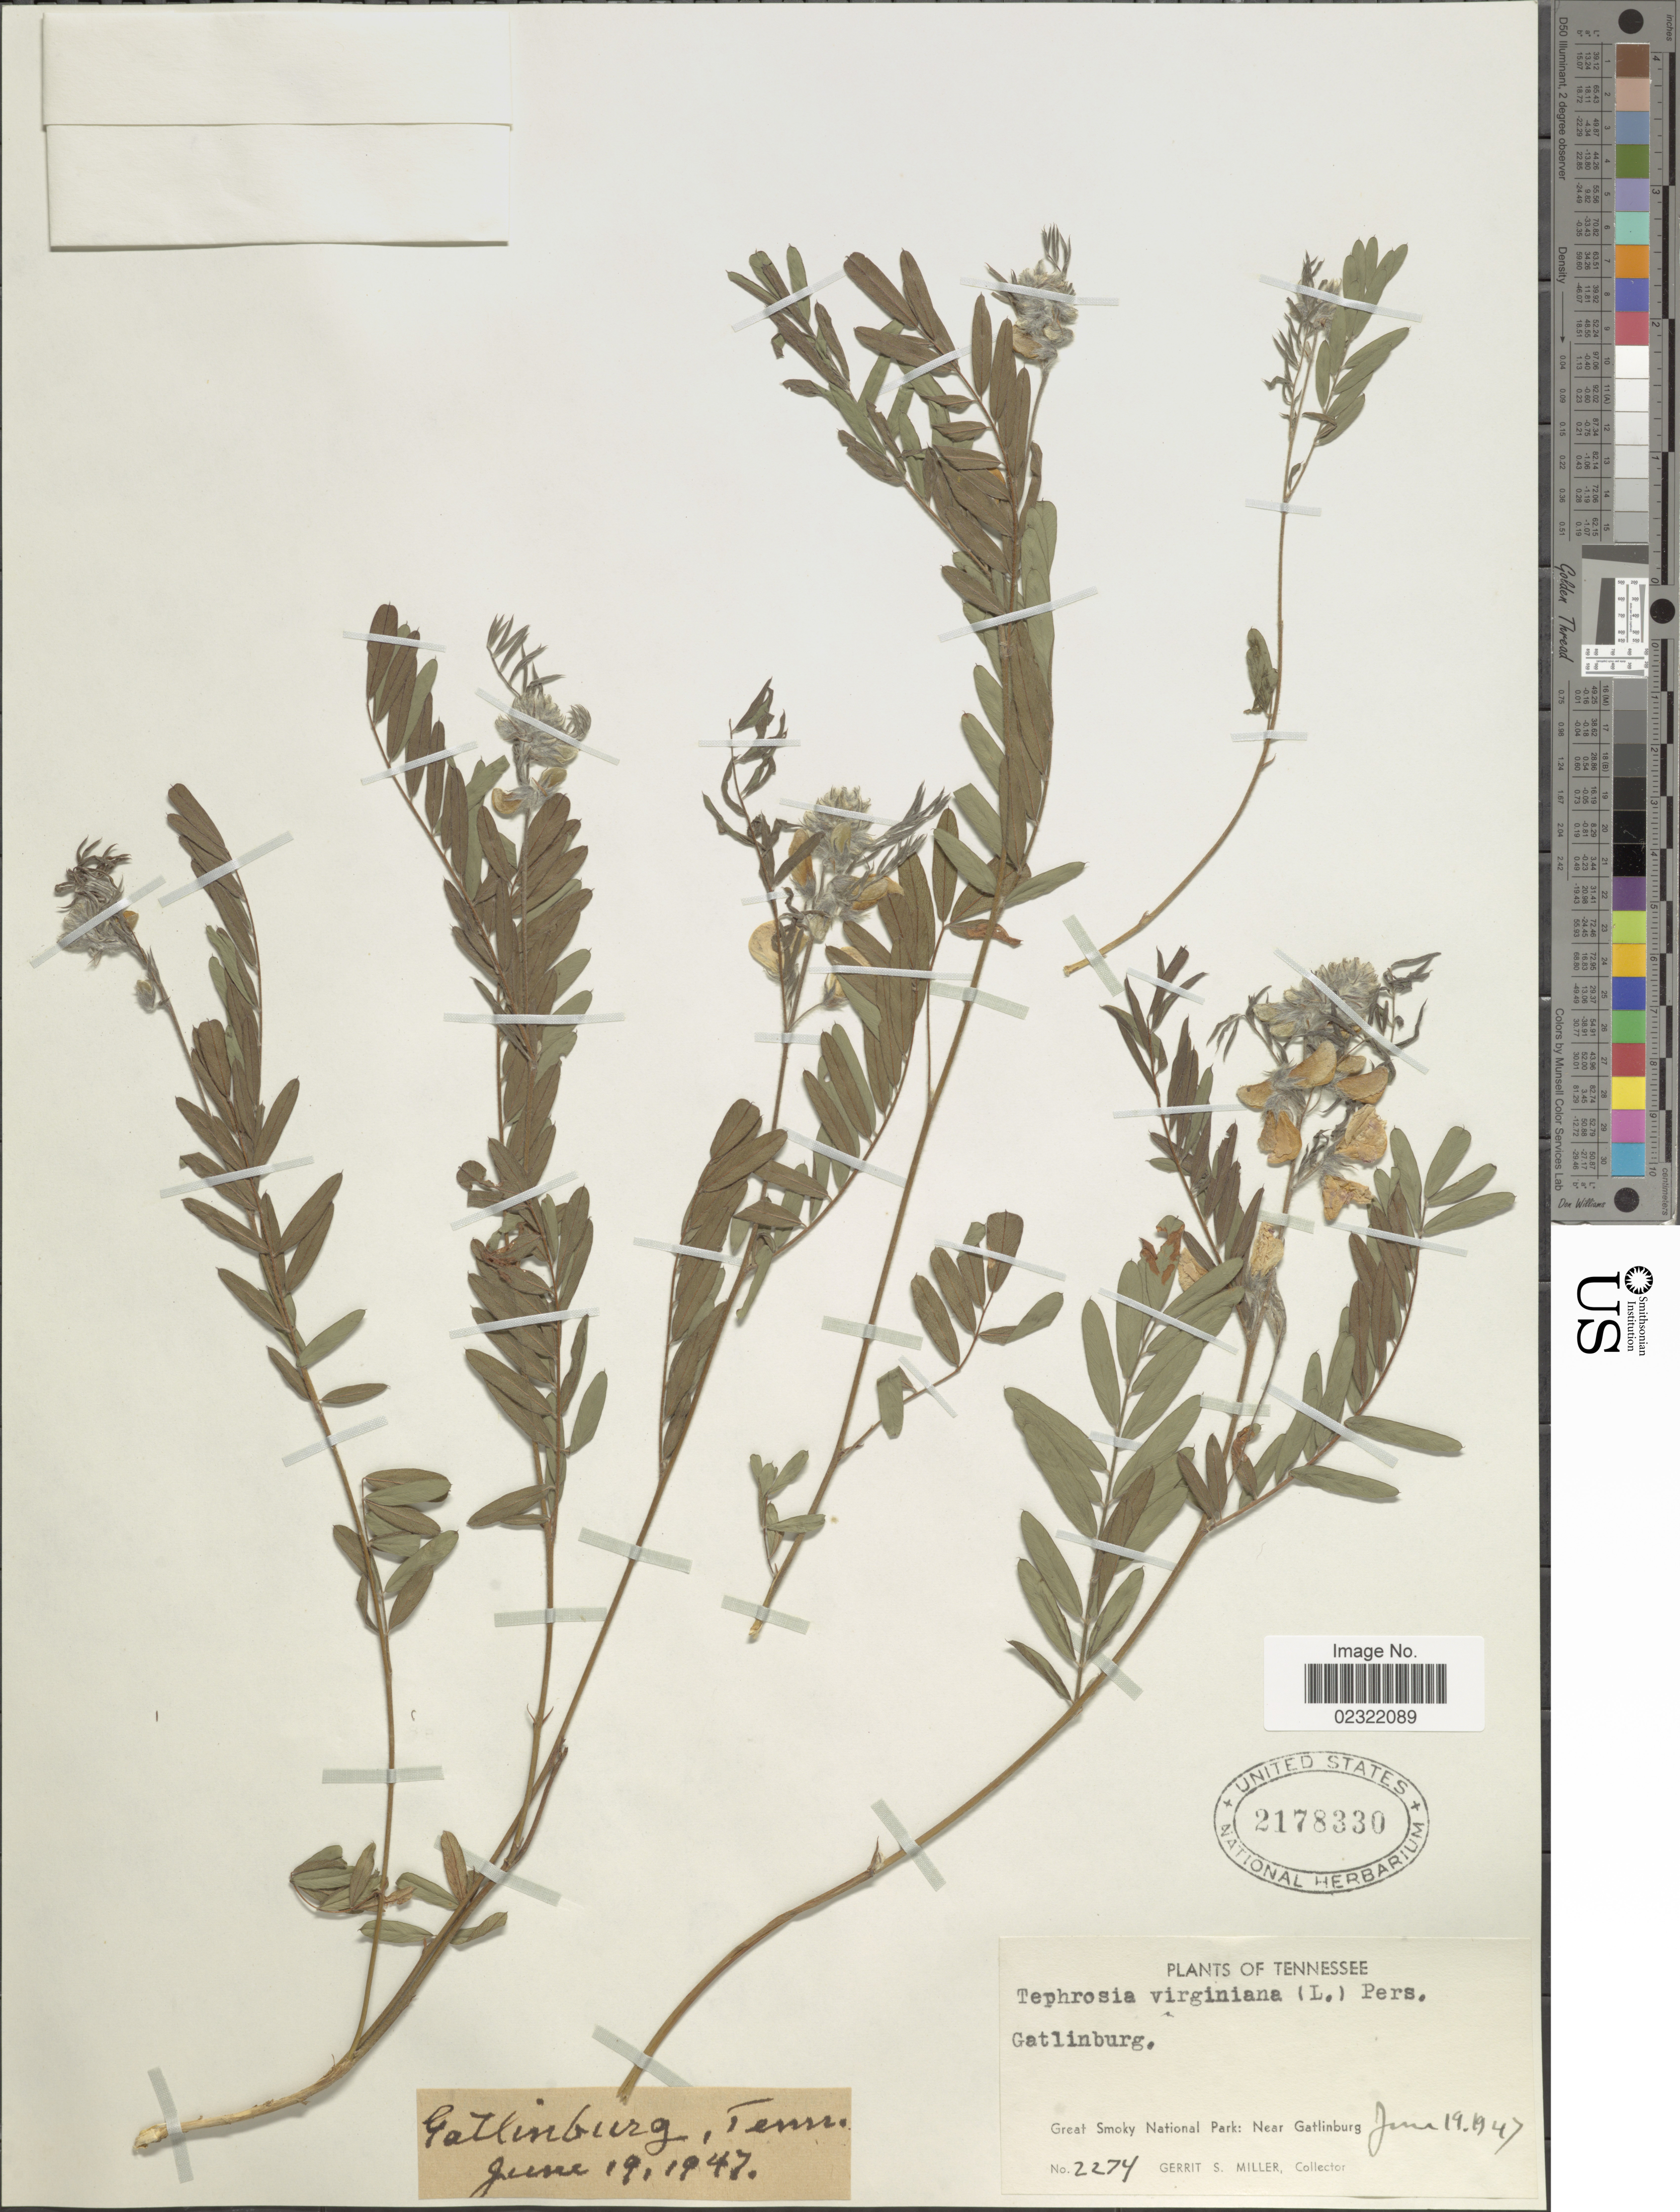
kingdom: Plantae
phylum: Tracheophyta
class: Magnoliopsida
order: Fabales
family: Fabaceae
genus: Tephrosia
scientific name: Tephrosia virginiana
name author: (L.) Pers.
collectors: G. S. Miller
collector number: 2274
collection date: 1947-06-19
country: United States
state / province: Tennessee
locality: Gatlinburg, Great Smoky National Park: Near Gatlinburg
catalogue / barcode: US 2178330